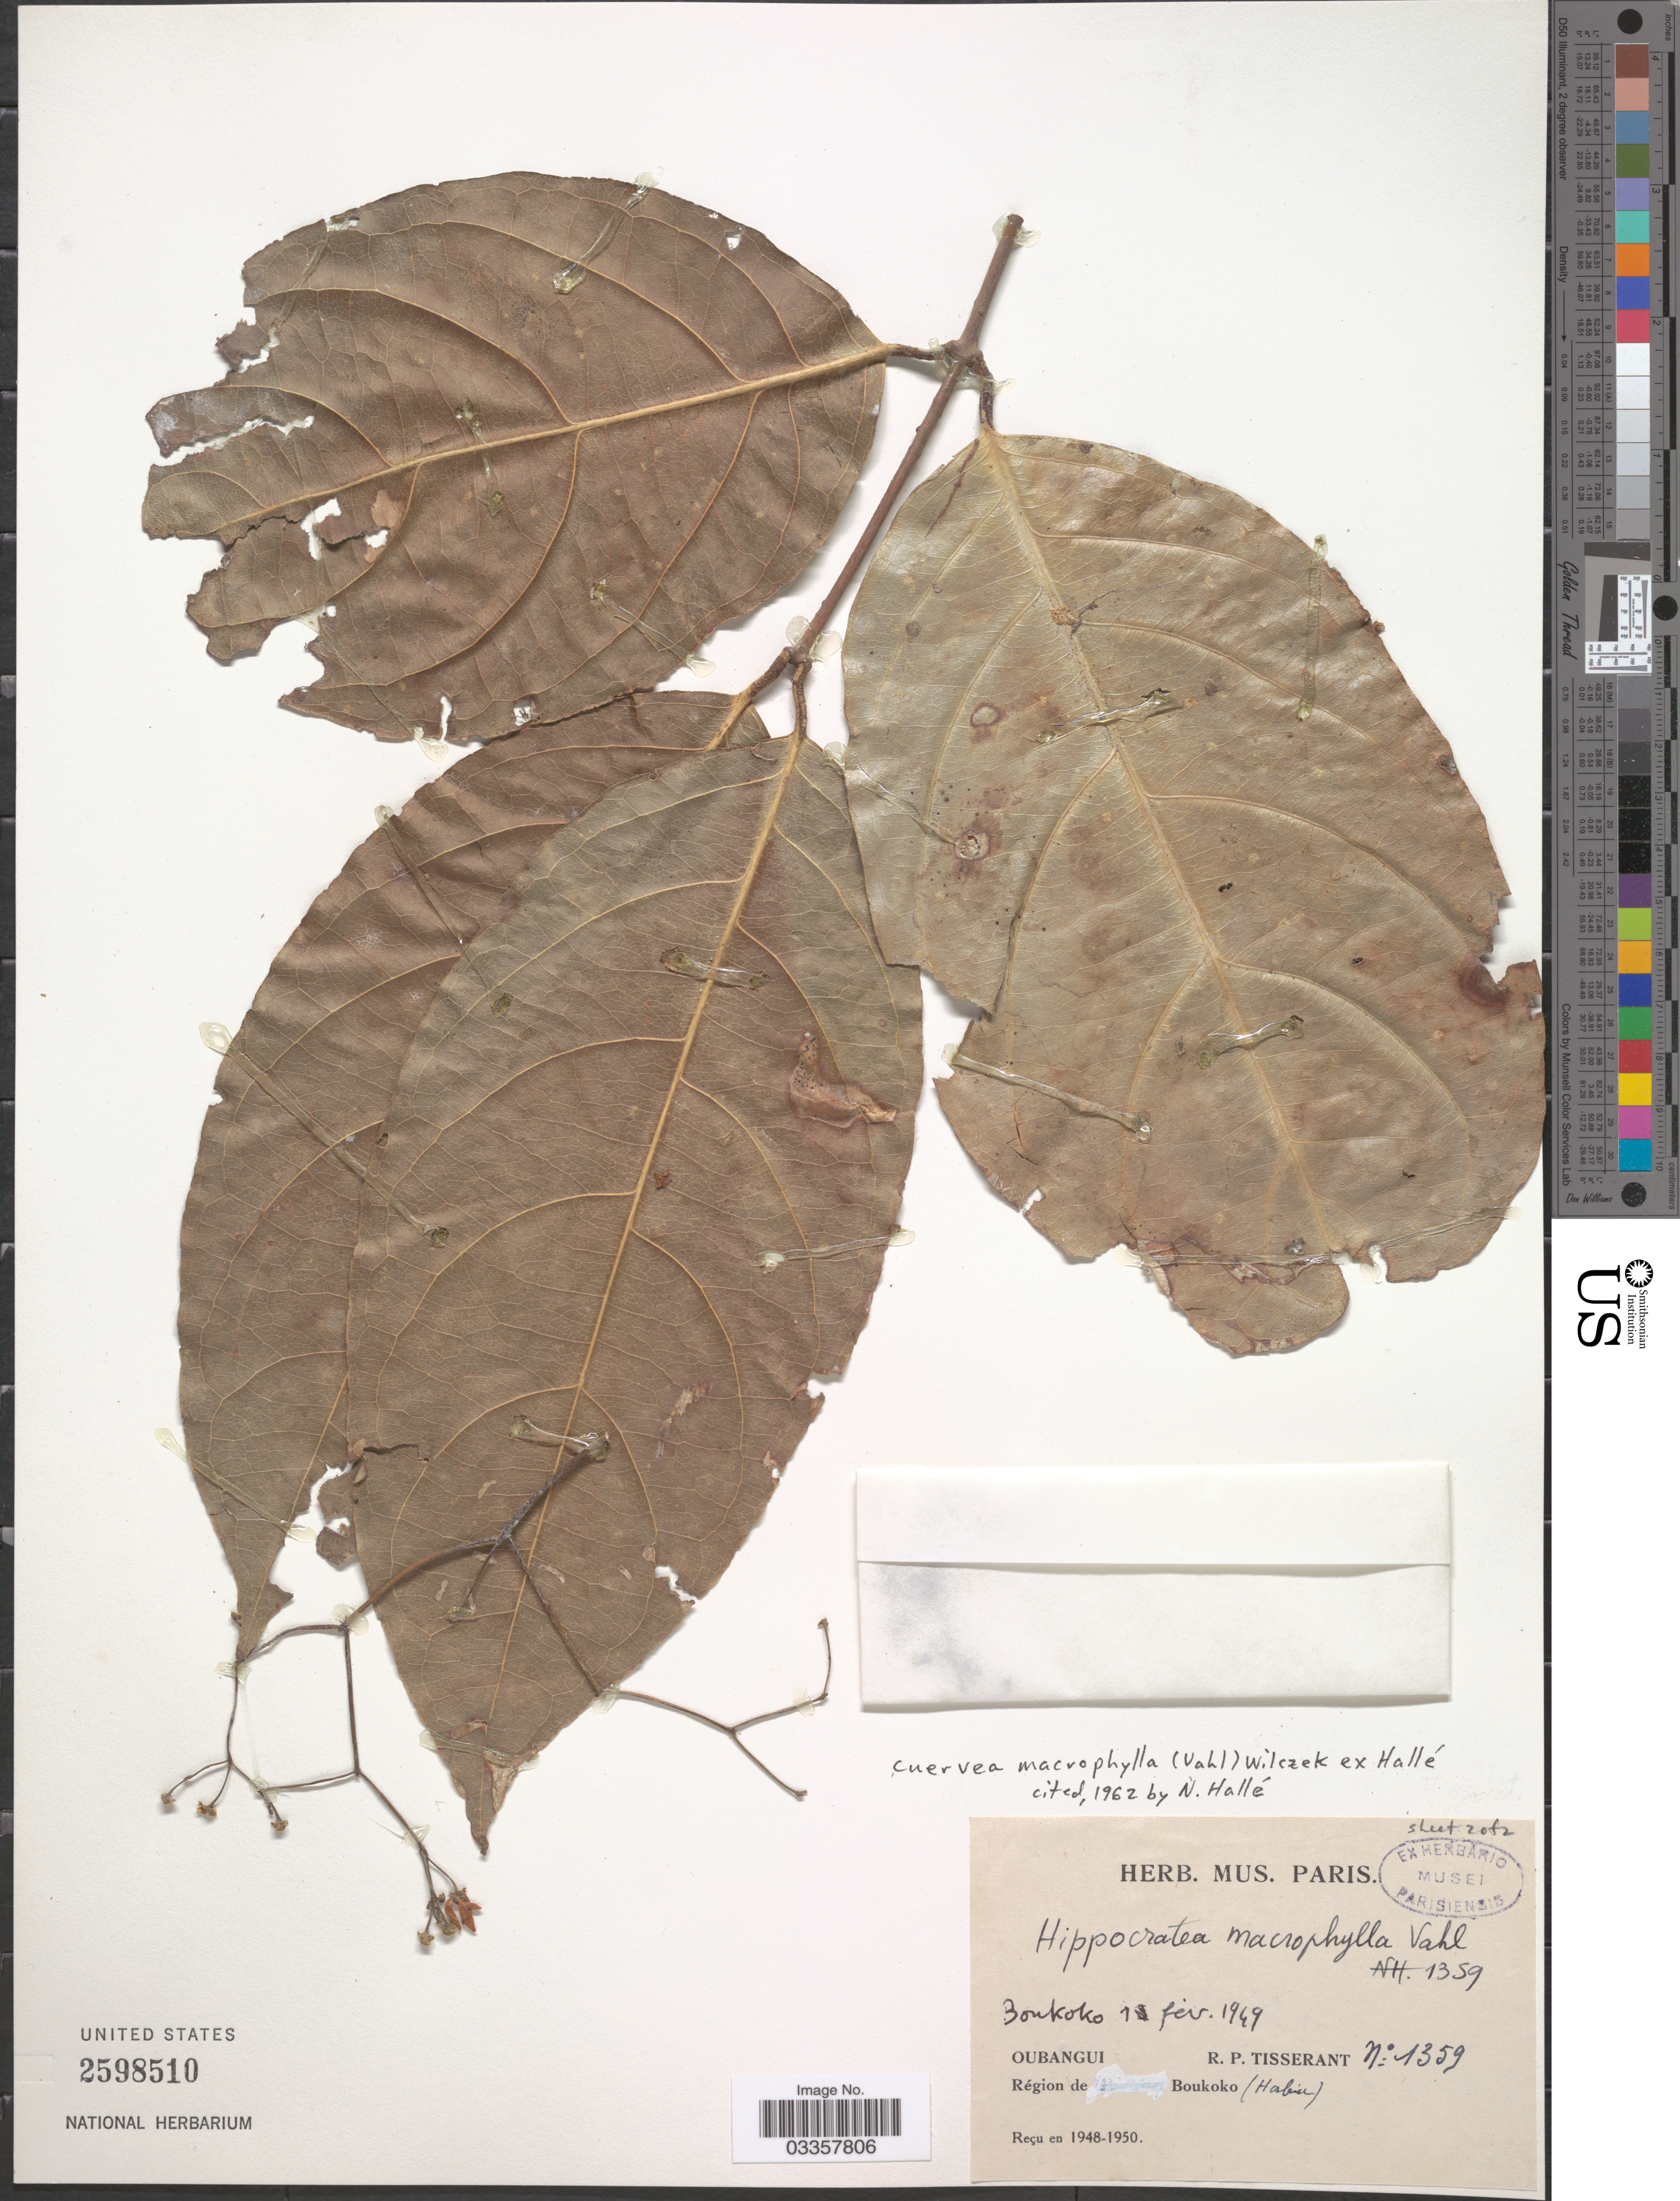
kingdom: Plantae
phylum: Tracheophyta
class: Magnoliopsida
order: Celastrales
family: Celastraceae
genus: Cuervea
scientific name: Cuervea macrophylla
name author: Vahl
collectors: C. Tisserant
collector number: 1359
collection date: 1949-02-01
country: Central African Republic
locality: Boukoko. Oubangui, Région de Boukoko (Herbier).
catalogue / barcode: US 2598510